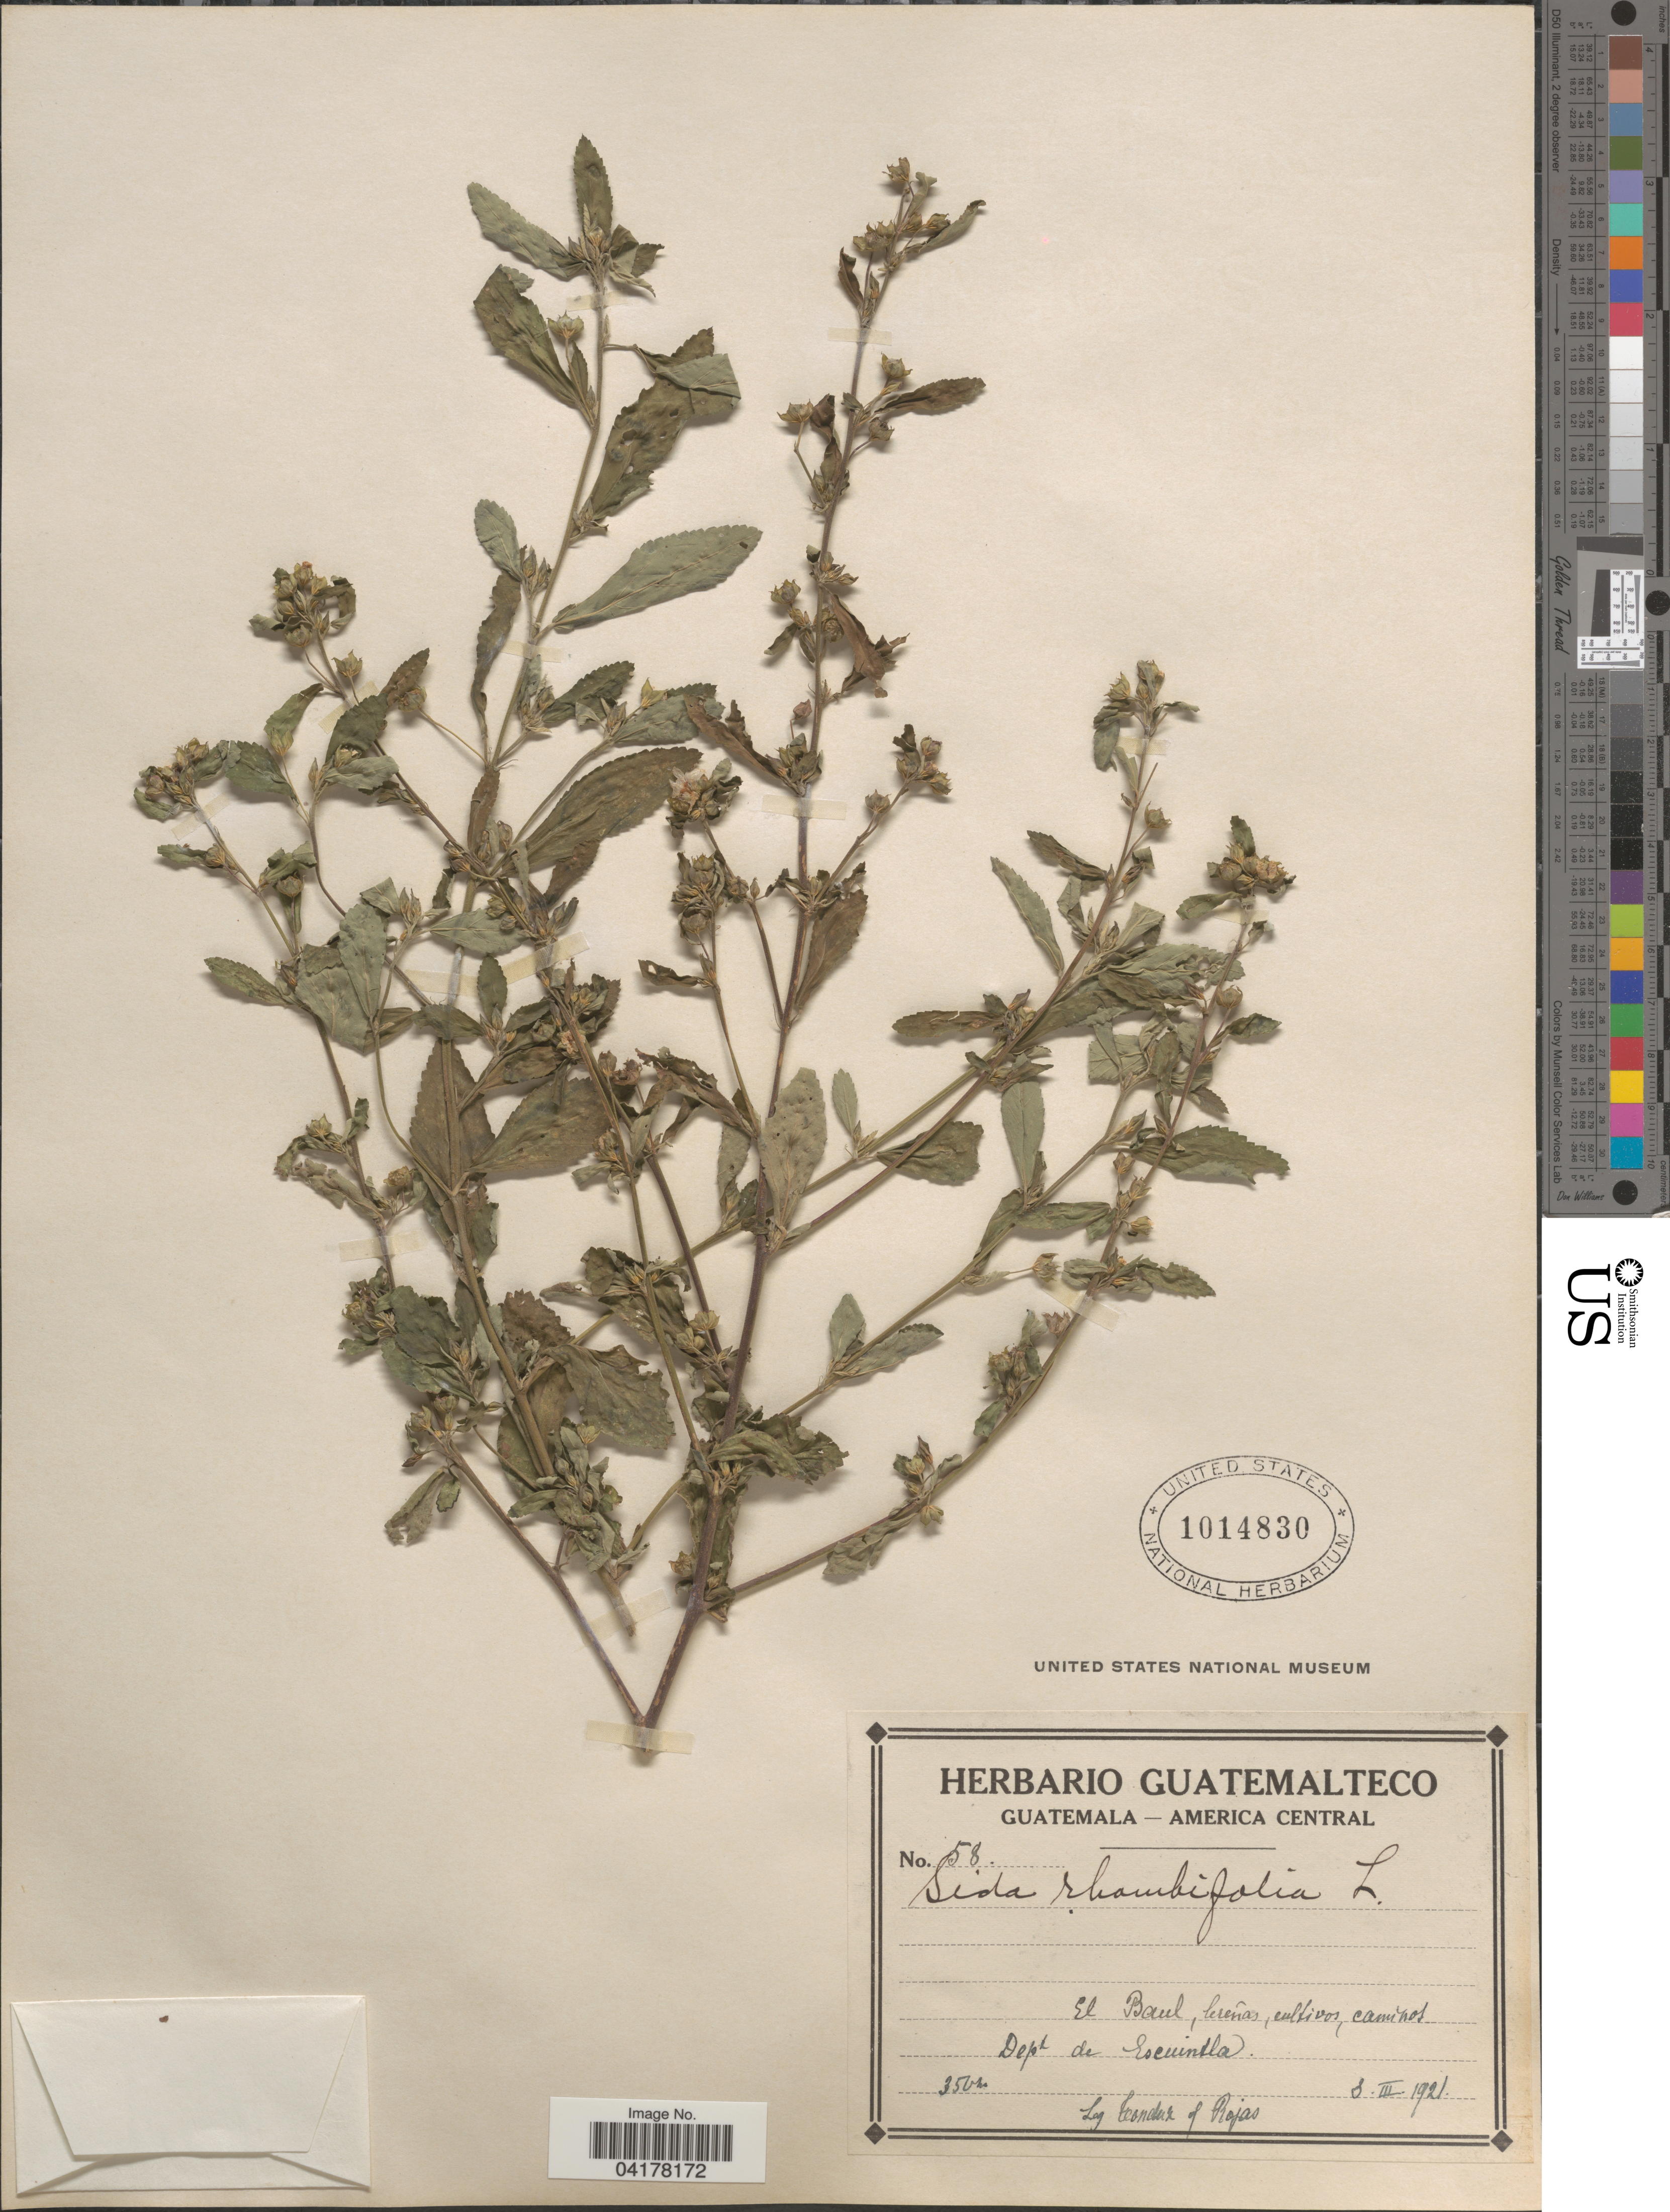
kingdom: Plantae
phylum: Tracheophyta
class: Magnoliopsida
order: Malvales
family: Malvaceae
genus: Sida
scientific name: Sida rhombifolia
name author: L.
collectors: Tonduz & Rojas, --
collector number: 58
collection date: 1921-03-03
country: Guatemala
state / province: Escuintla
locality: El Baul, Cerenas, cultivos, caminos. Dept de Escuintla.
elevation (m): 350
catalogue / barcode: US 1014830